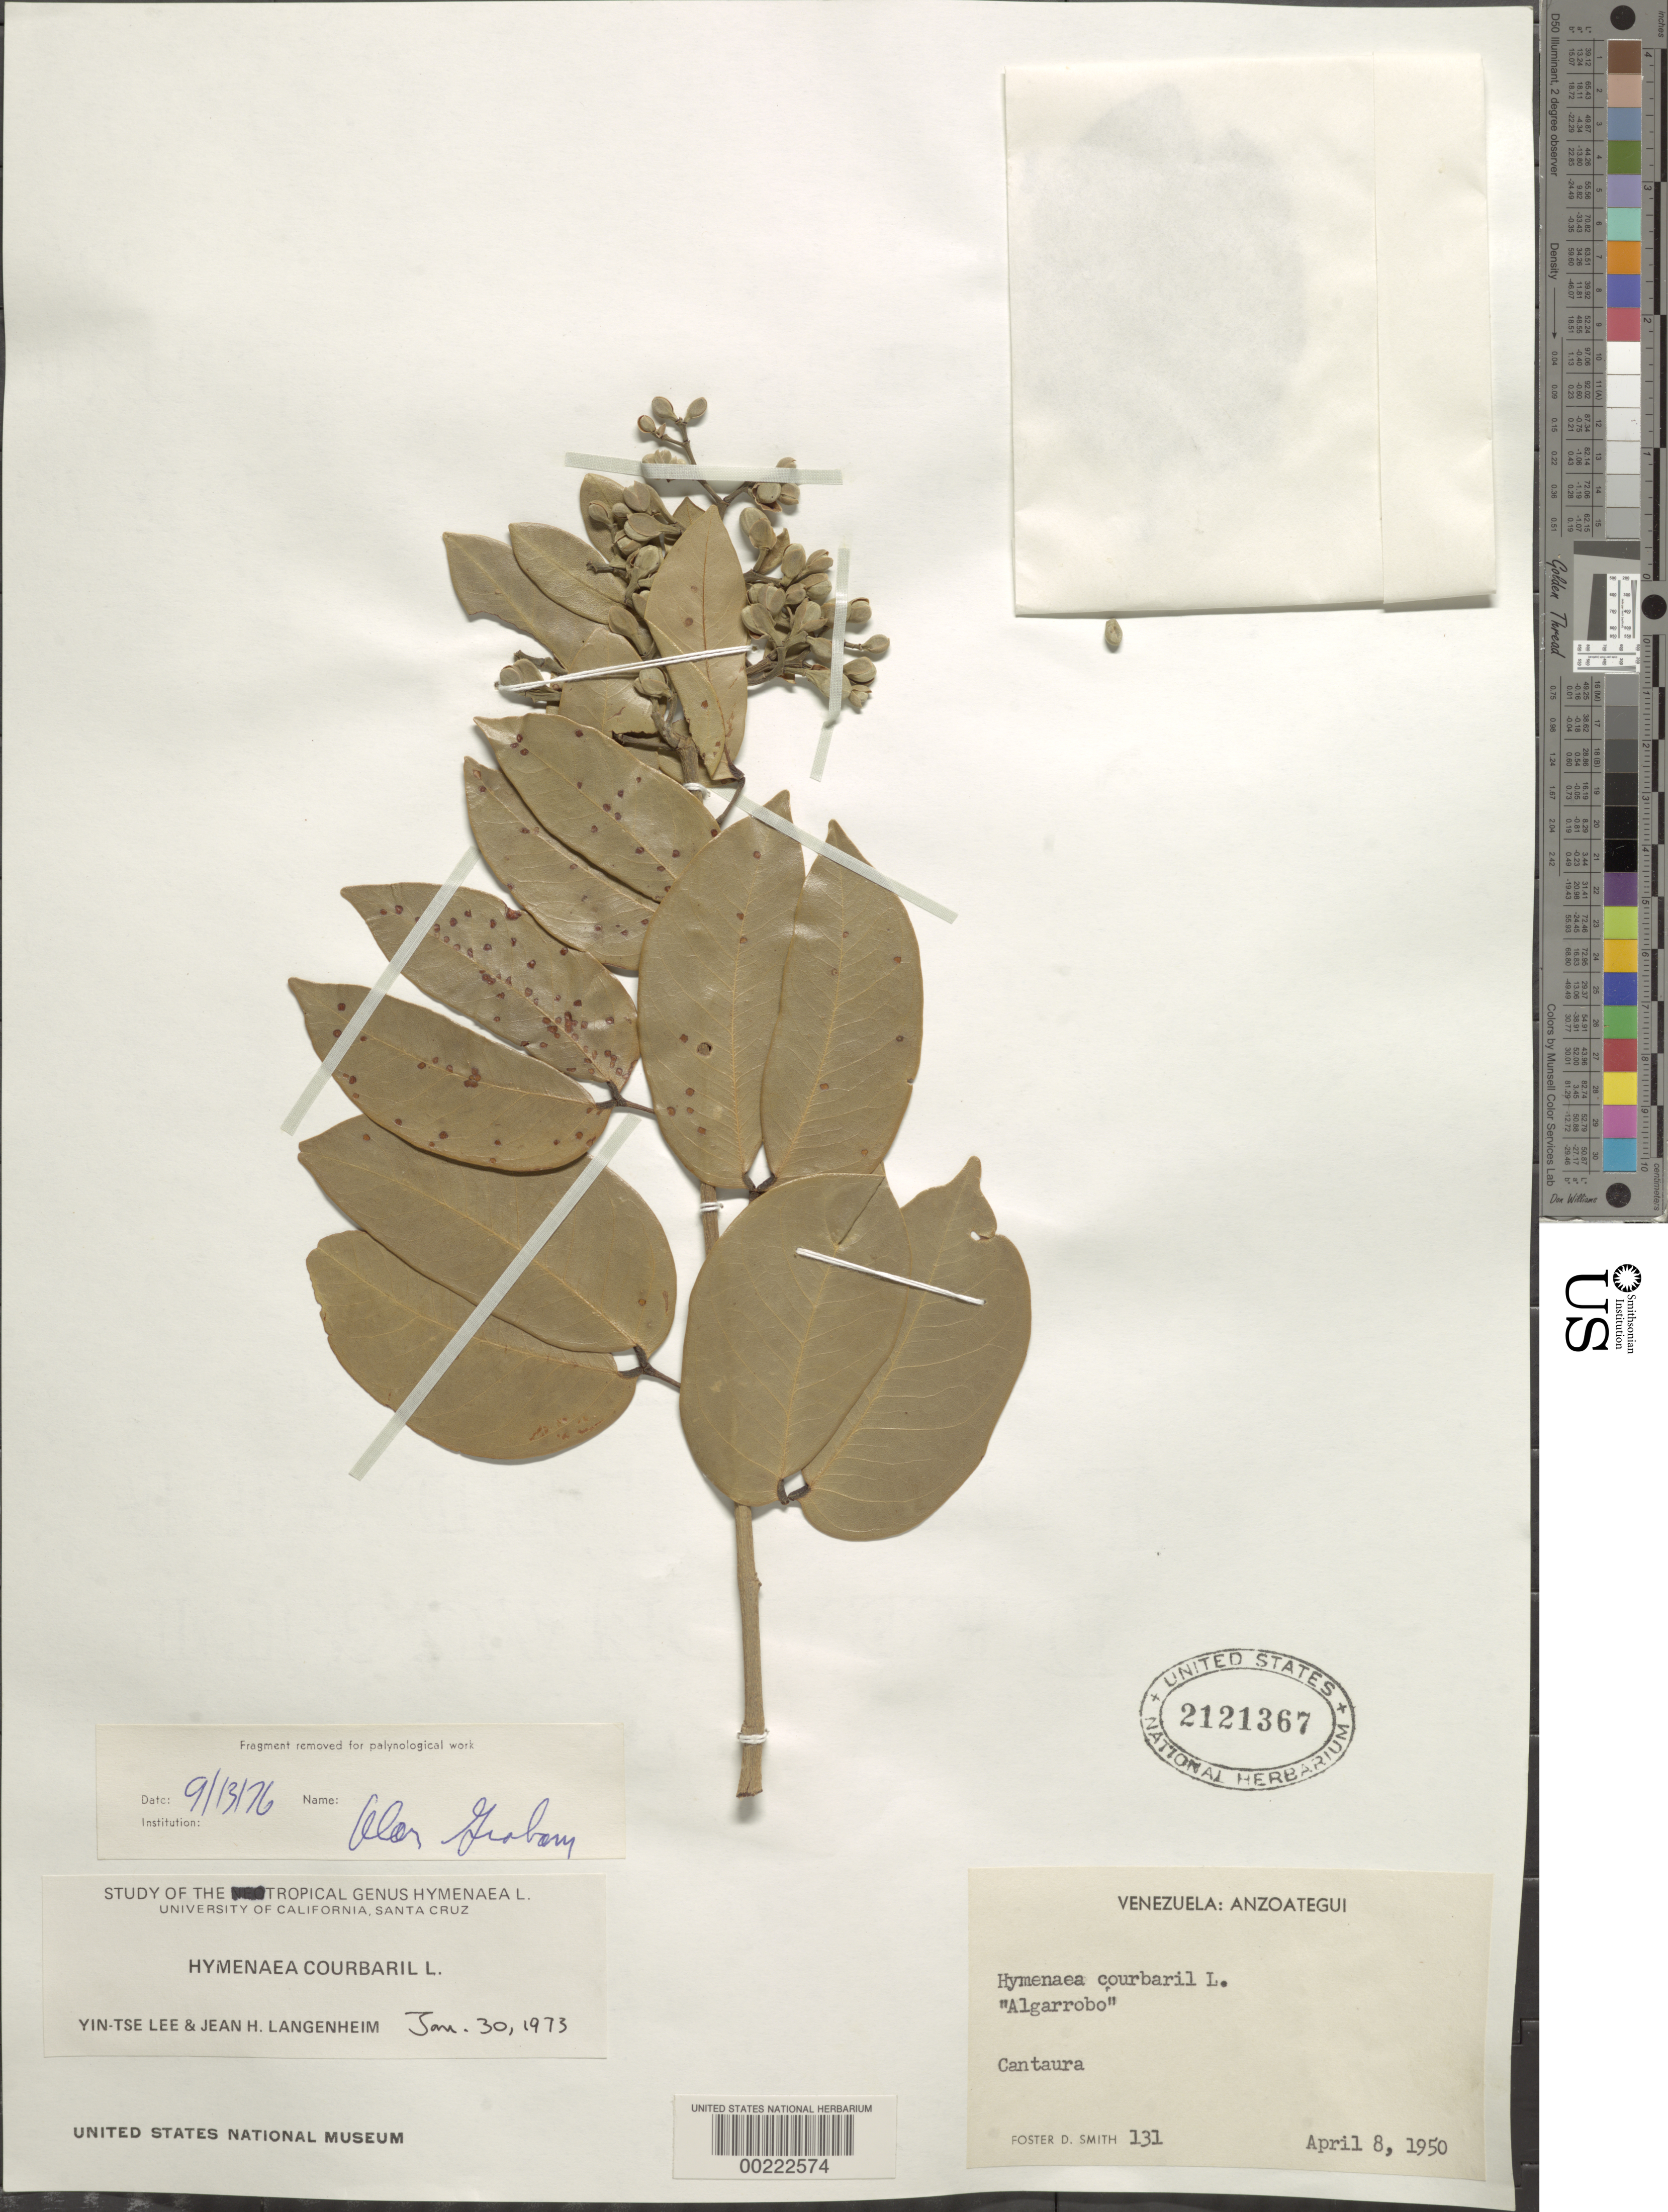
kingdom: Plantae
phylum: Tracheophyta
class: Magnoliopsida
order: Fabales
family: Fabaceae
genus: Hymenaea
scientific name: Hymenaea courbaril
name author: L.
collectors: F. Smith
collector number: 131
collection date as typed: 08 Apr 1950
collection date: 1950-04-08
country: Venezuela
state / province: Anzoategui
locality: Cantaura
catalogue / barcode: US 2121367